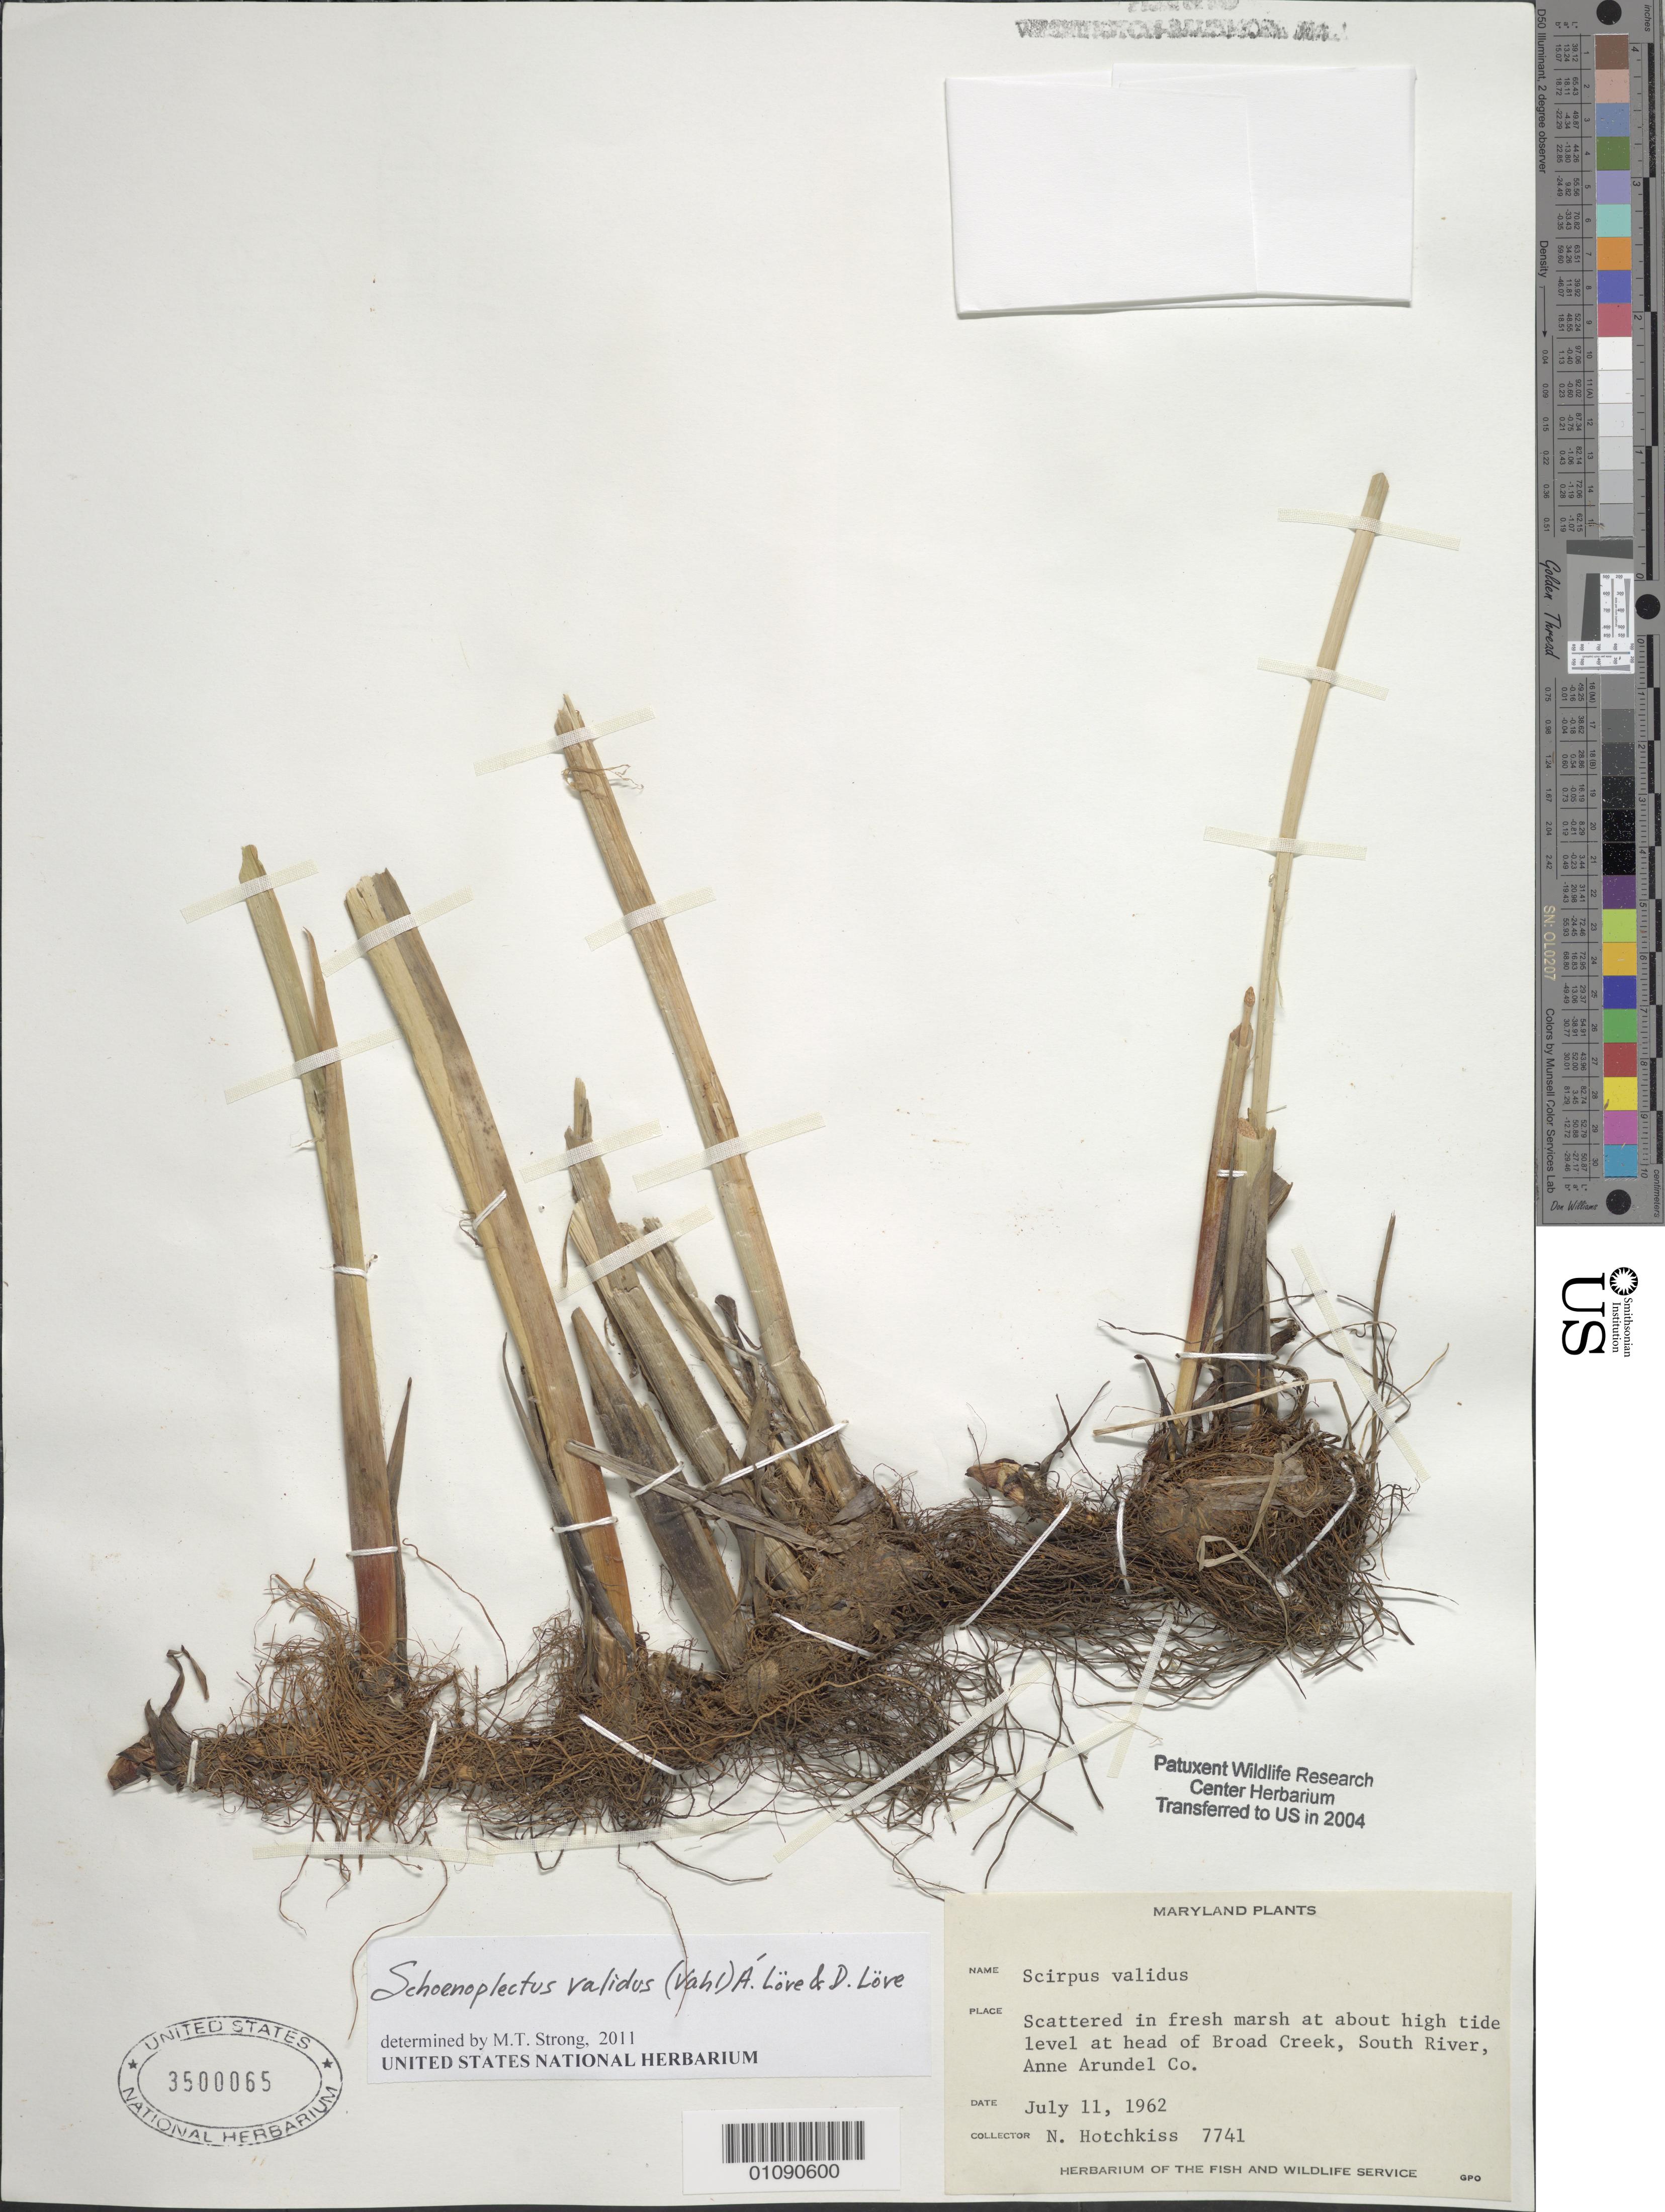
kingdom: Plantae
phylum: Tracheophyta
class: Liliopsida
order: Poales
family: Cyperaceae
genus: Schoenoplectus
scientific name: Schoenoplectus validus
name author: (Vahl) Á. Löve & D. Löve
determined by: Strong, M. T., (US), Smithsonian Institution - National Museum of Natural History (UNITED STATES)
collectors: N. Hotchkiss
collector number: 7741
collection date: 1962-07-11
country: United States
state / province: Maryland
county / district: Anne Arundel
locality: At head of Broad Creek, South River.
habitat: Scattered in fresh marsh at about high tide level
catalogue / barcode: US 3500065